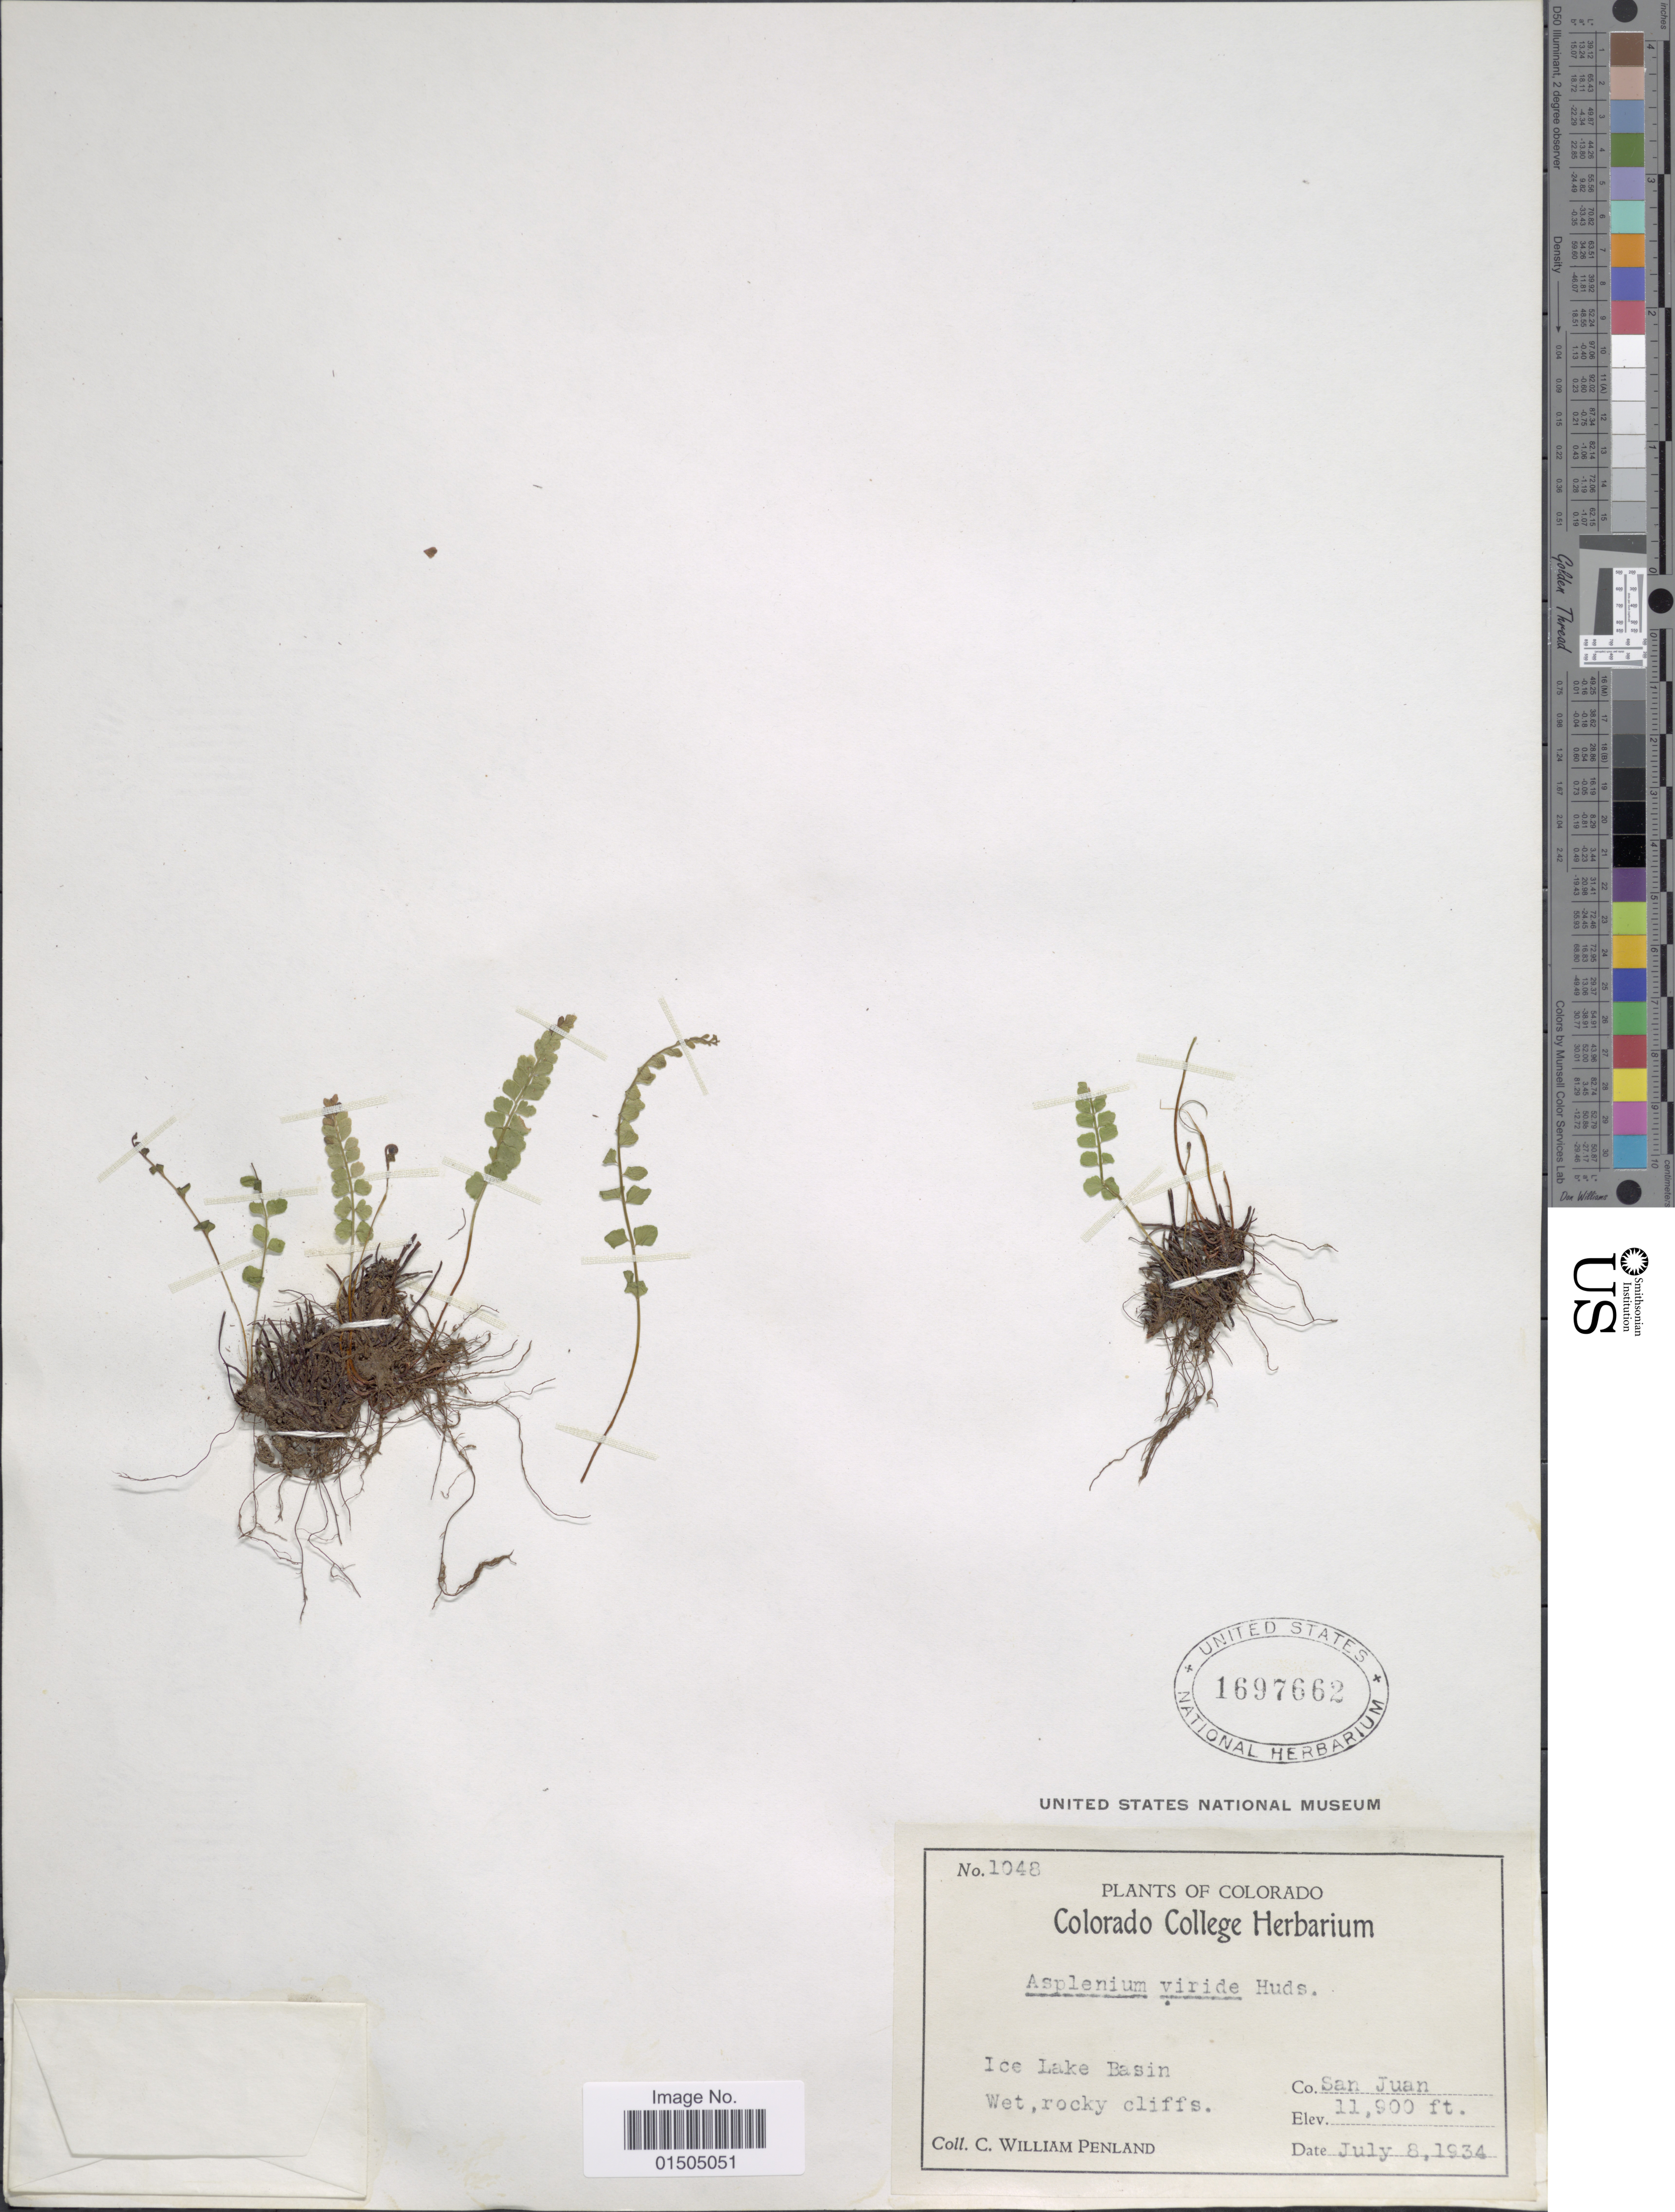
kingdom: Plantae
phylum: Tracheophyta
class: Polypodiopsida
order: Polypodiales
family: Aspleniaceae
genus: Asplenium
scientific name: Asplenium trichomanes-ramosum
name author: L.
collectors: C. W. Penland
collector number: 1048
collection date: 1934-07-08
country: United States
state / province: Colorado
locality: Ice Lake Basin. Co. San Juan.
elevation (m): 3627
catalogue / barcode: US 1697662